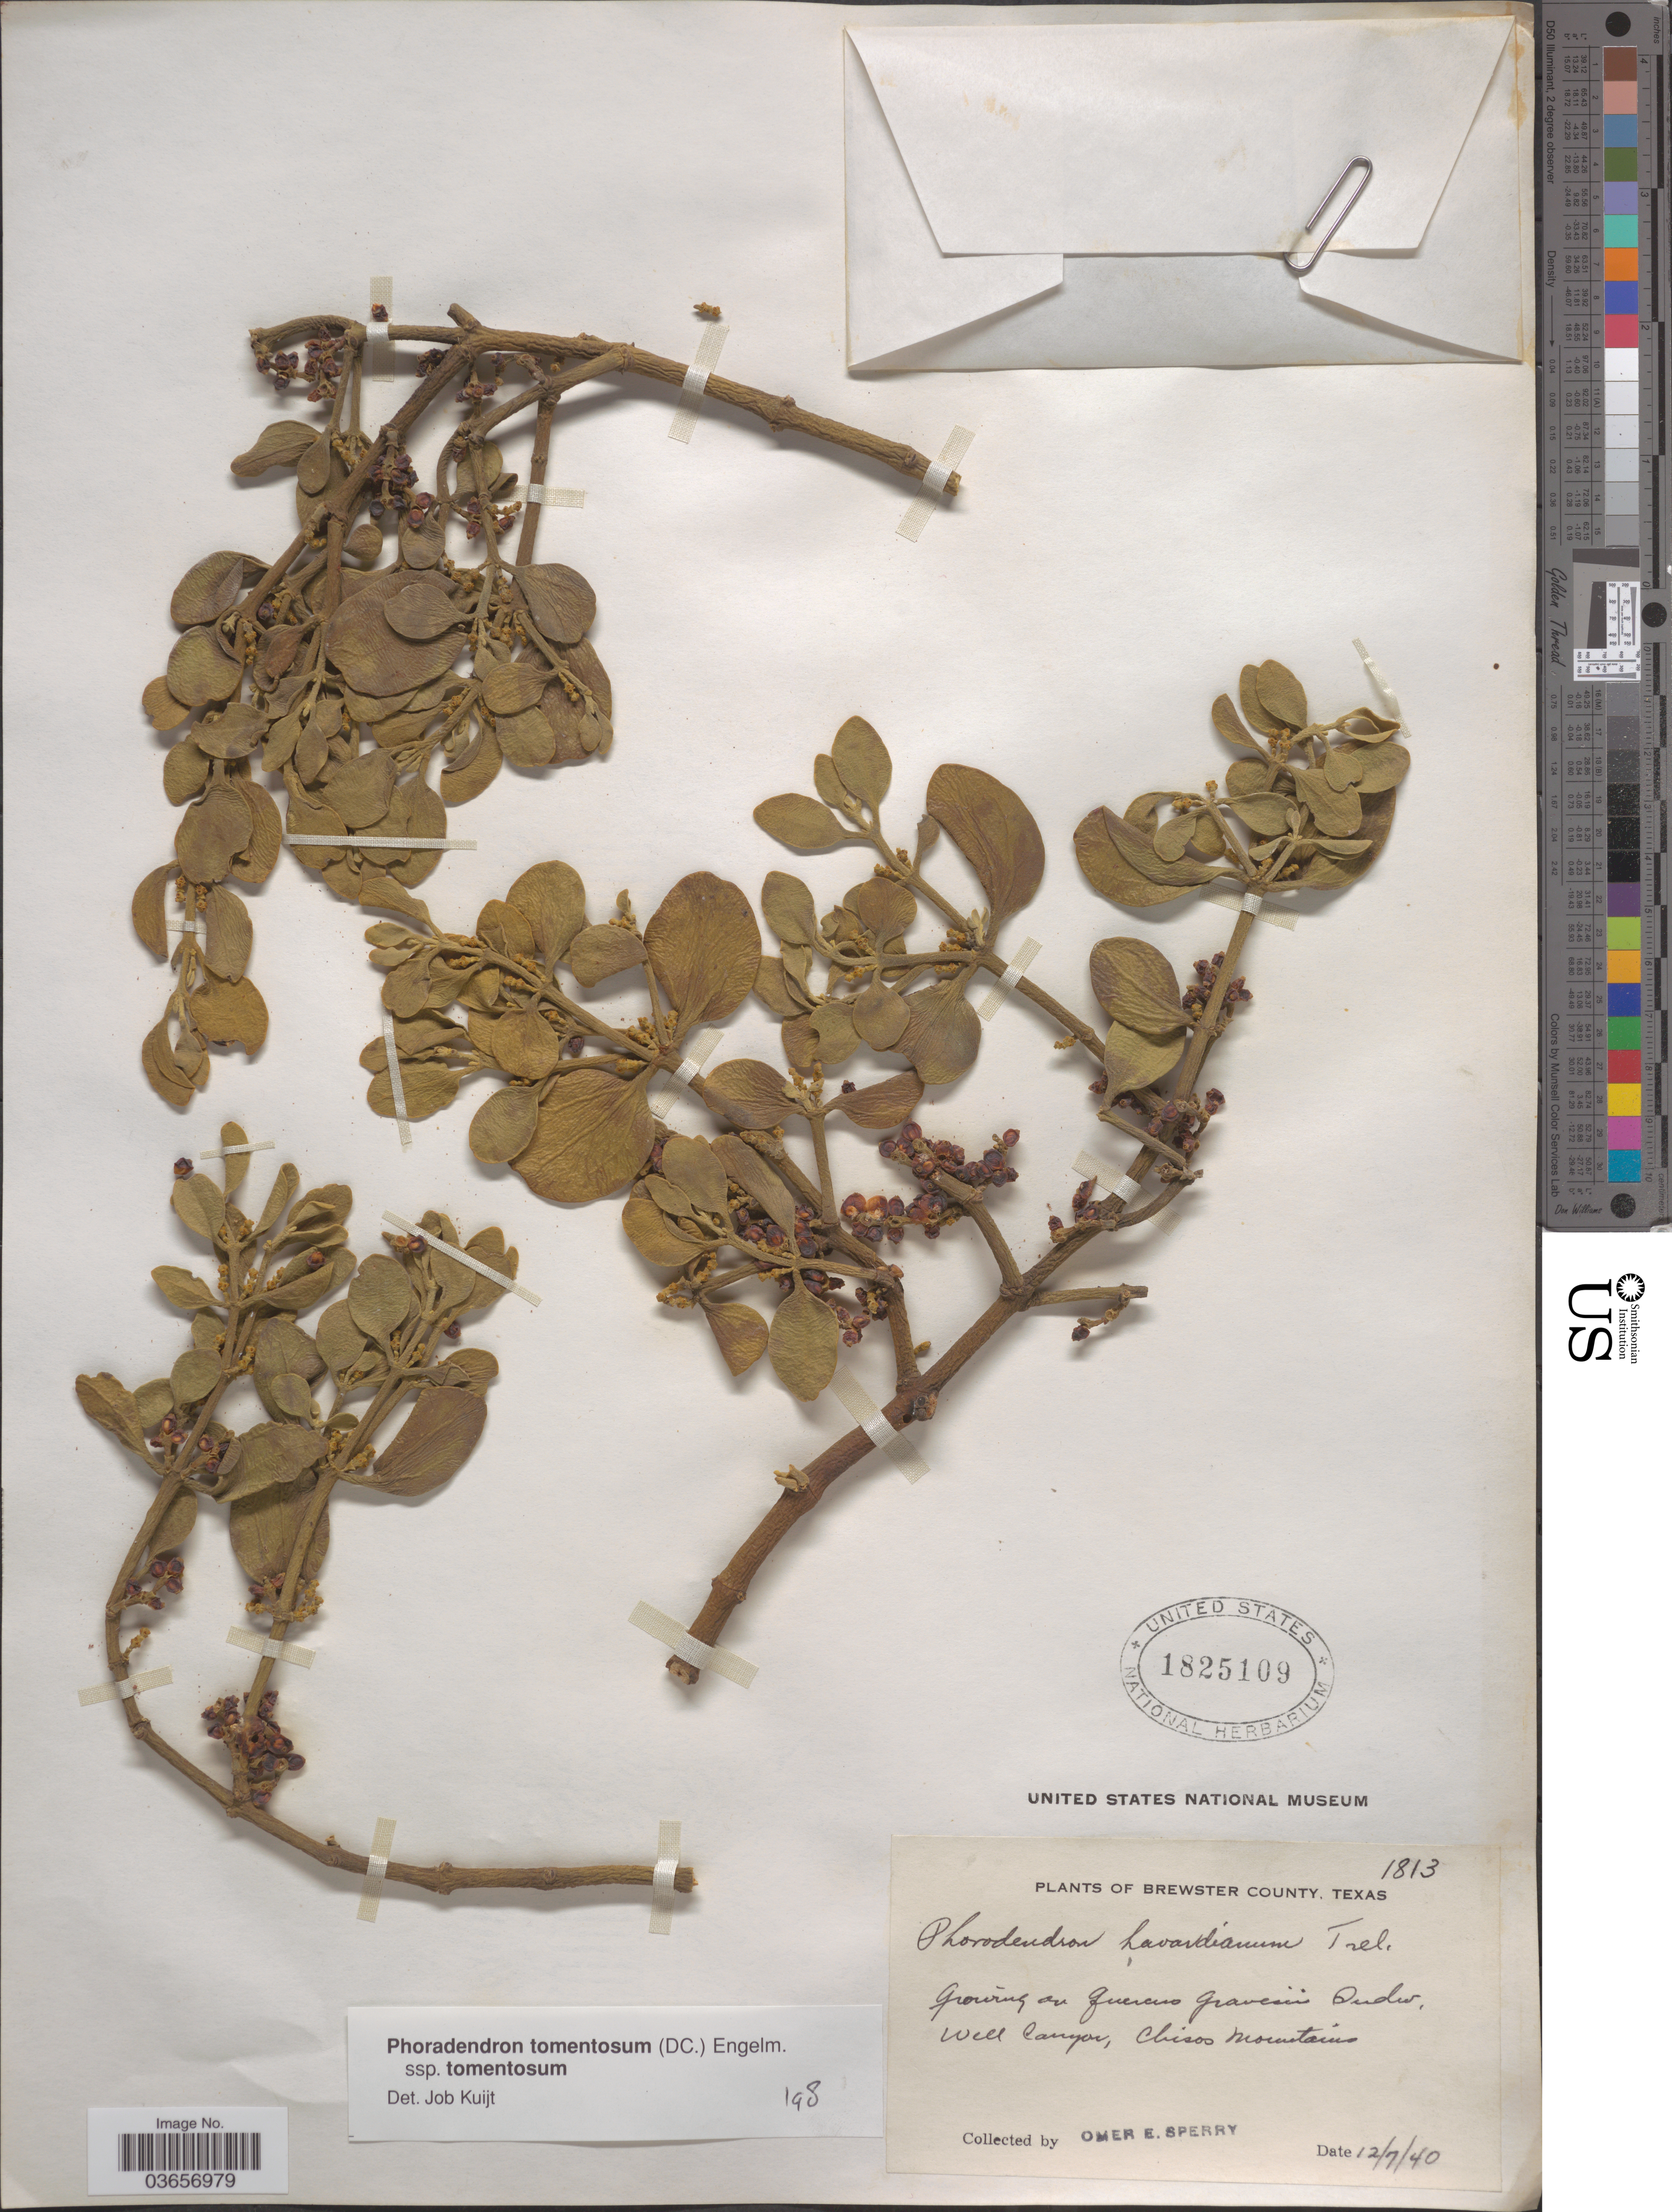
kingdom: Plantae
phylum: Tracheophyta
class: Magnoliopsida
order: Santalales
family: Viscaceae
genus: Phoradendron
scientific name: Phoradendron tomentosum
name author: DC.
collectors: O. E. Sperry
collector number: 1813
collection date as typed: Transcribed d/m/y: 7/12/40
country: United States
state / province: Texas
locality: Brewster County. Well Canyon, Chisos Mountains.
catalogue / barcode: US 1825109